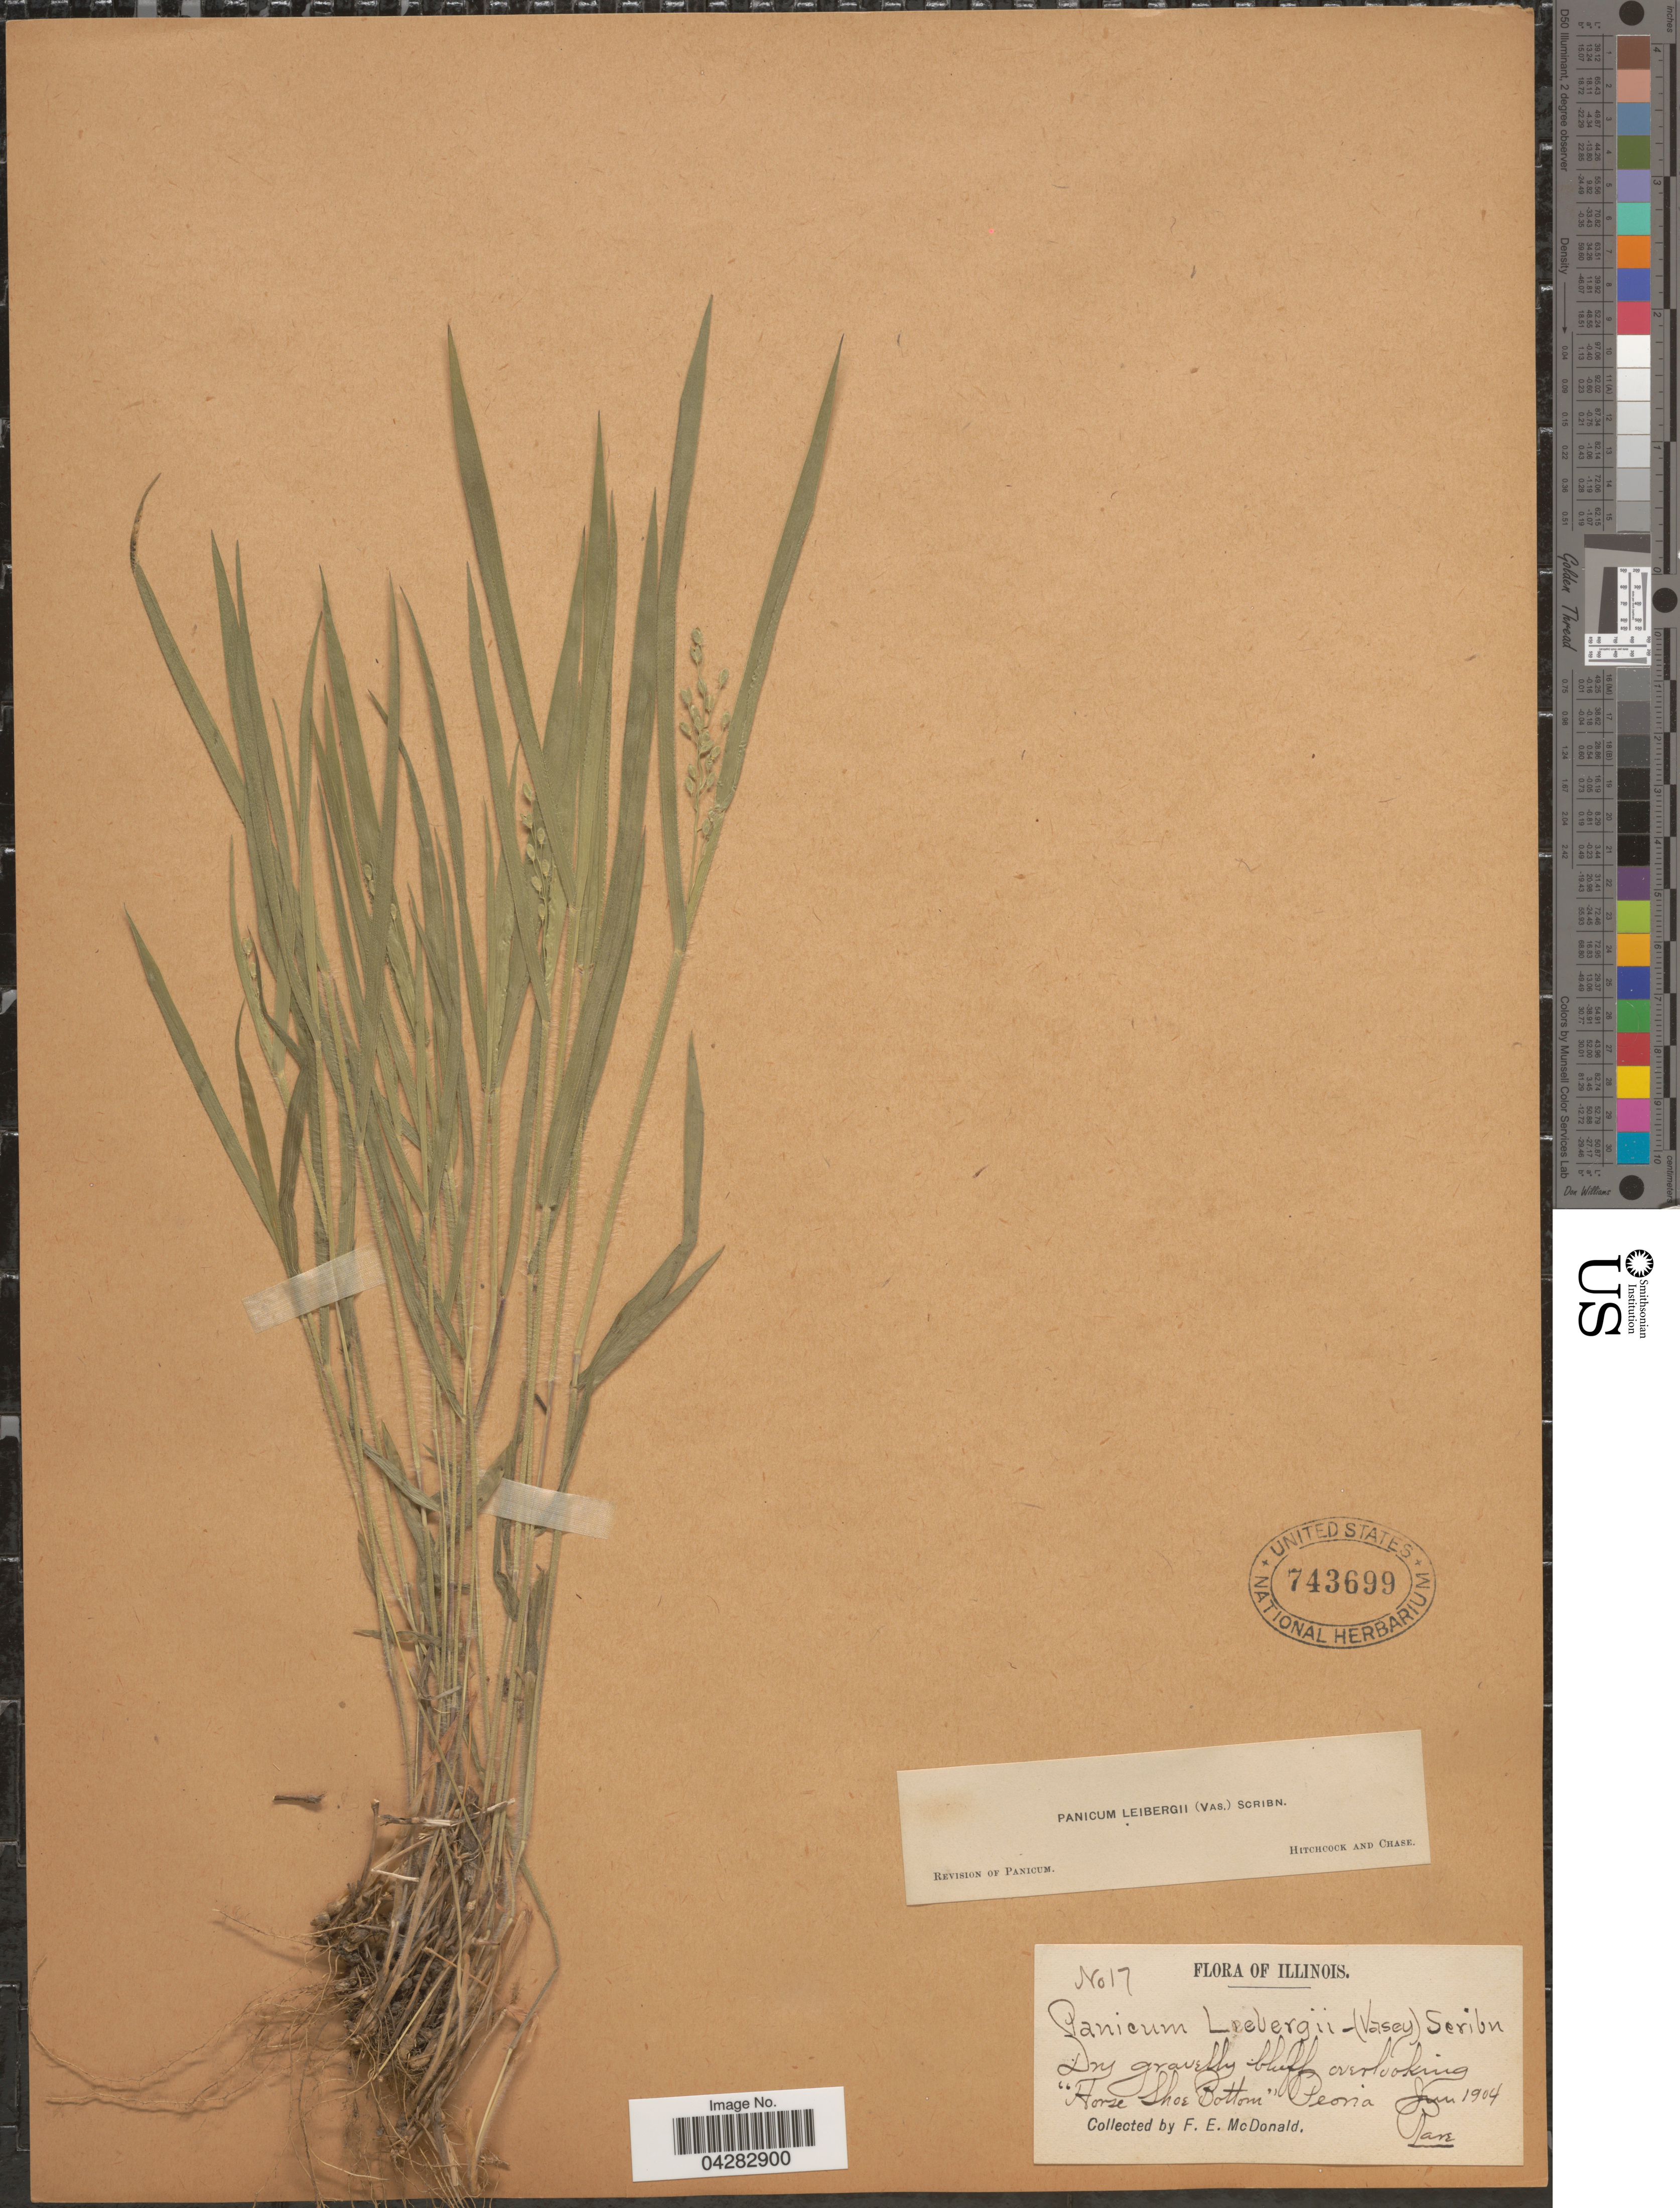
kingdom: Plantae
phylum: Tracheophyta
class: Liliopsida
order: Poales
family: Poaceae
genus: Dichanthelium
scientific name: Dichanthelium leibergii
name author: (Vasey) Gould & C.A. Clark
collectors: F. E. McDonald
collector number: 17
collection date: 1904-06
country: United States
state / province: Illinois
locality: Dry gravelly bluffs overlooking "Horse Shoe Bottom" Peoria.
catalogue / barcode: US 743699